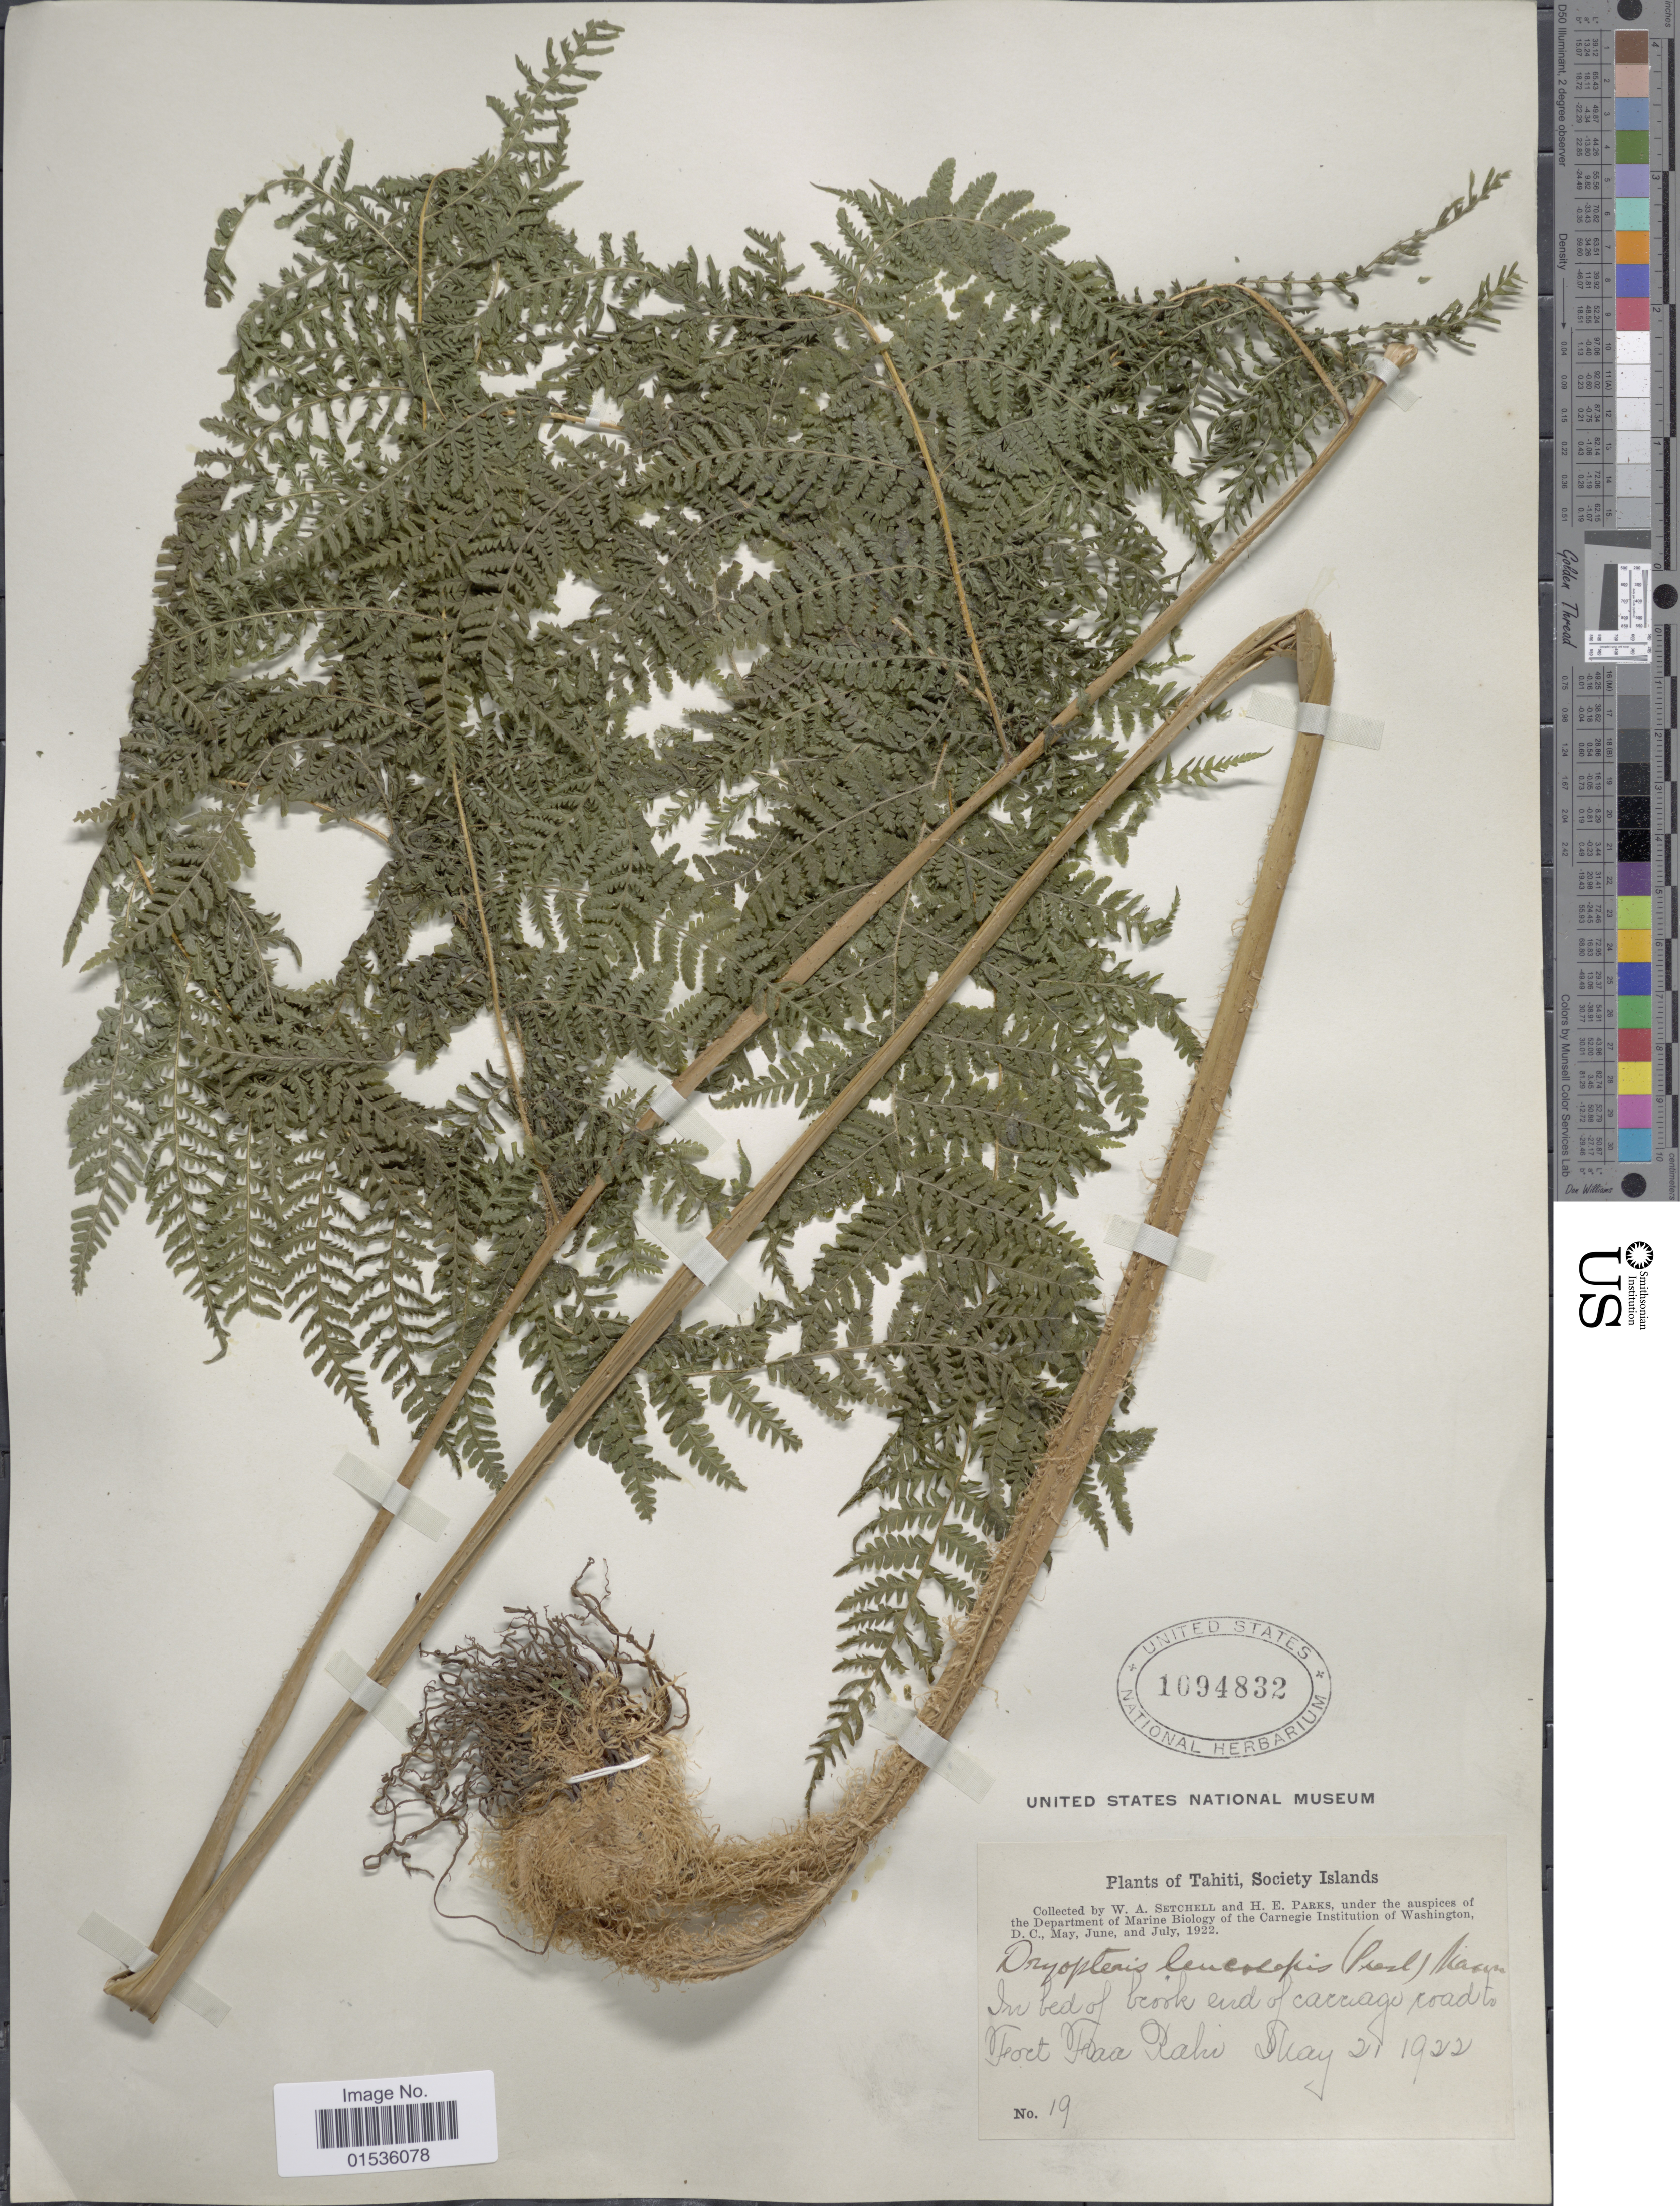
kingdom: Plantae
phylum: Tracheophyta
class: Polypodiopsida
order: Polypodiales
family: Thelypteridaceae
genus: Macrothelypteris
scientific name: Macrothelypteris polypodioides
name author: (Hook.) Holttum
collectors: W. Setchell & H. E. Parks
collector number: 19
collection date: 1922-05-21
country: French Polynesia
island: Tahiti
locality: Tahiti, Society Islands. In bed of brook end of carrage road to Fort fao Rahi. [interpreted]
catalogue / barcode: US 1694832